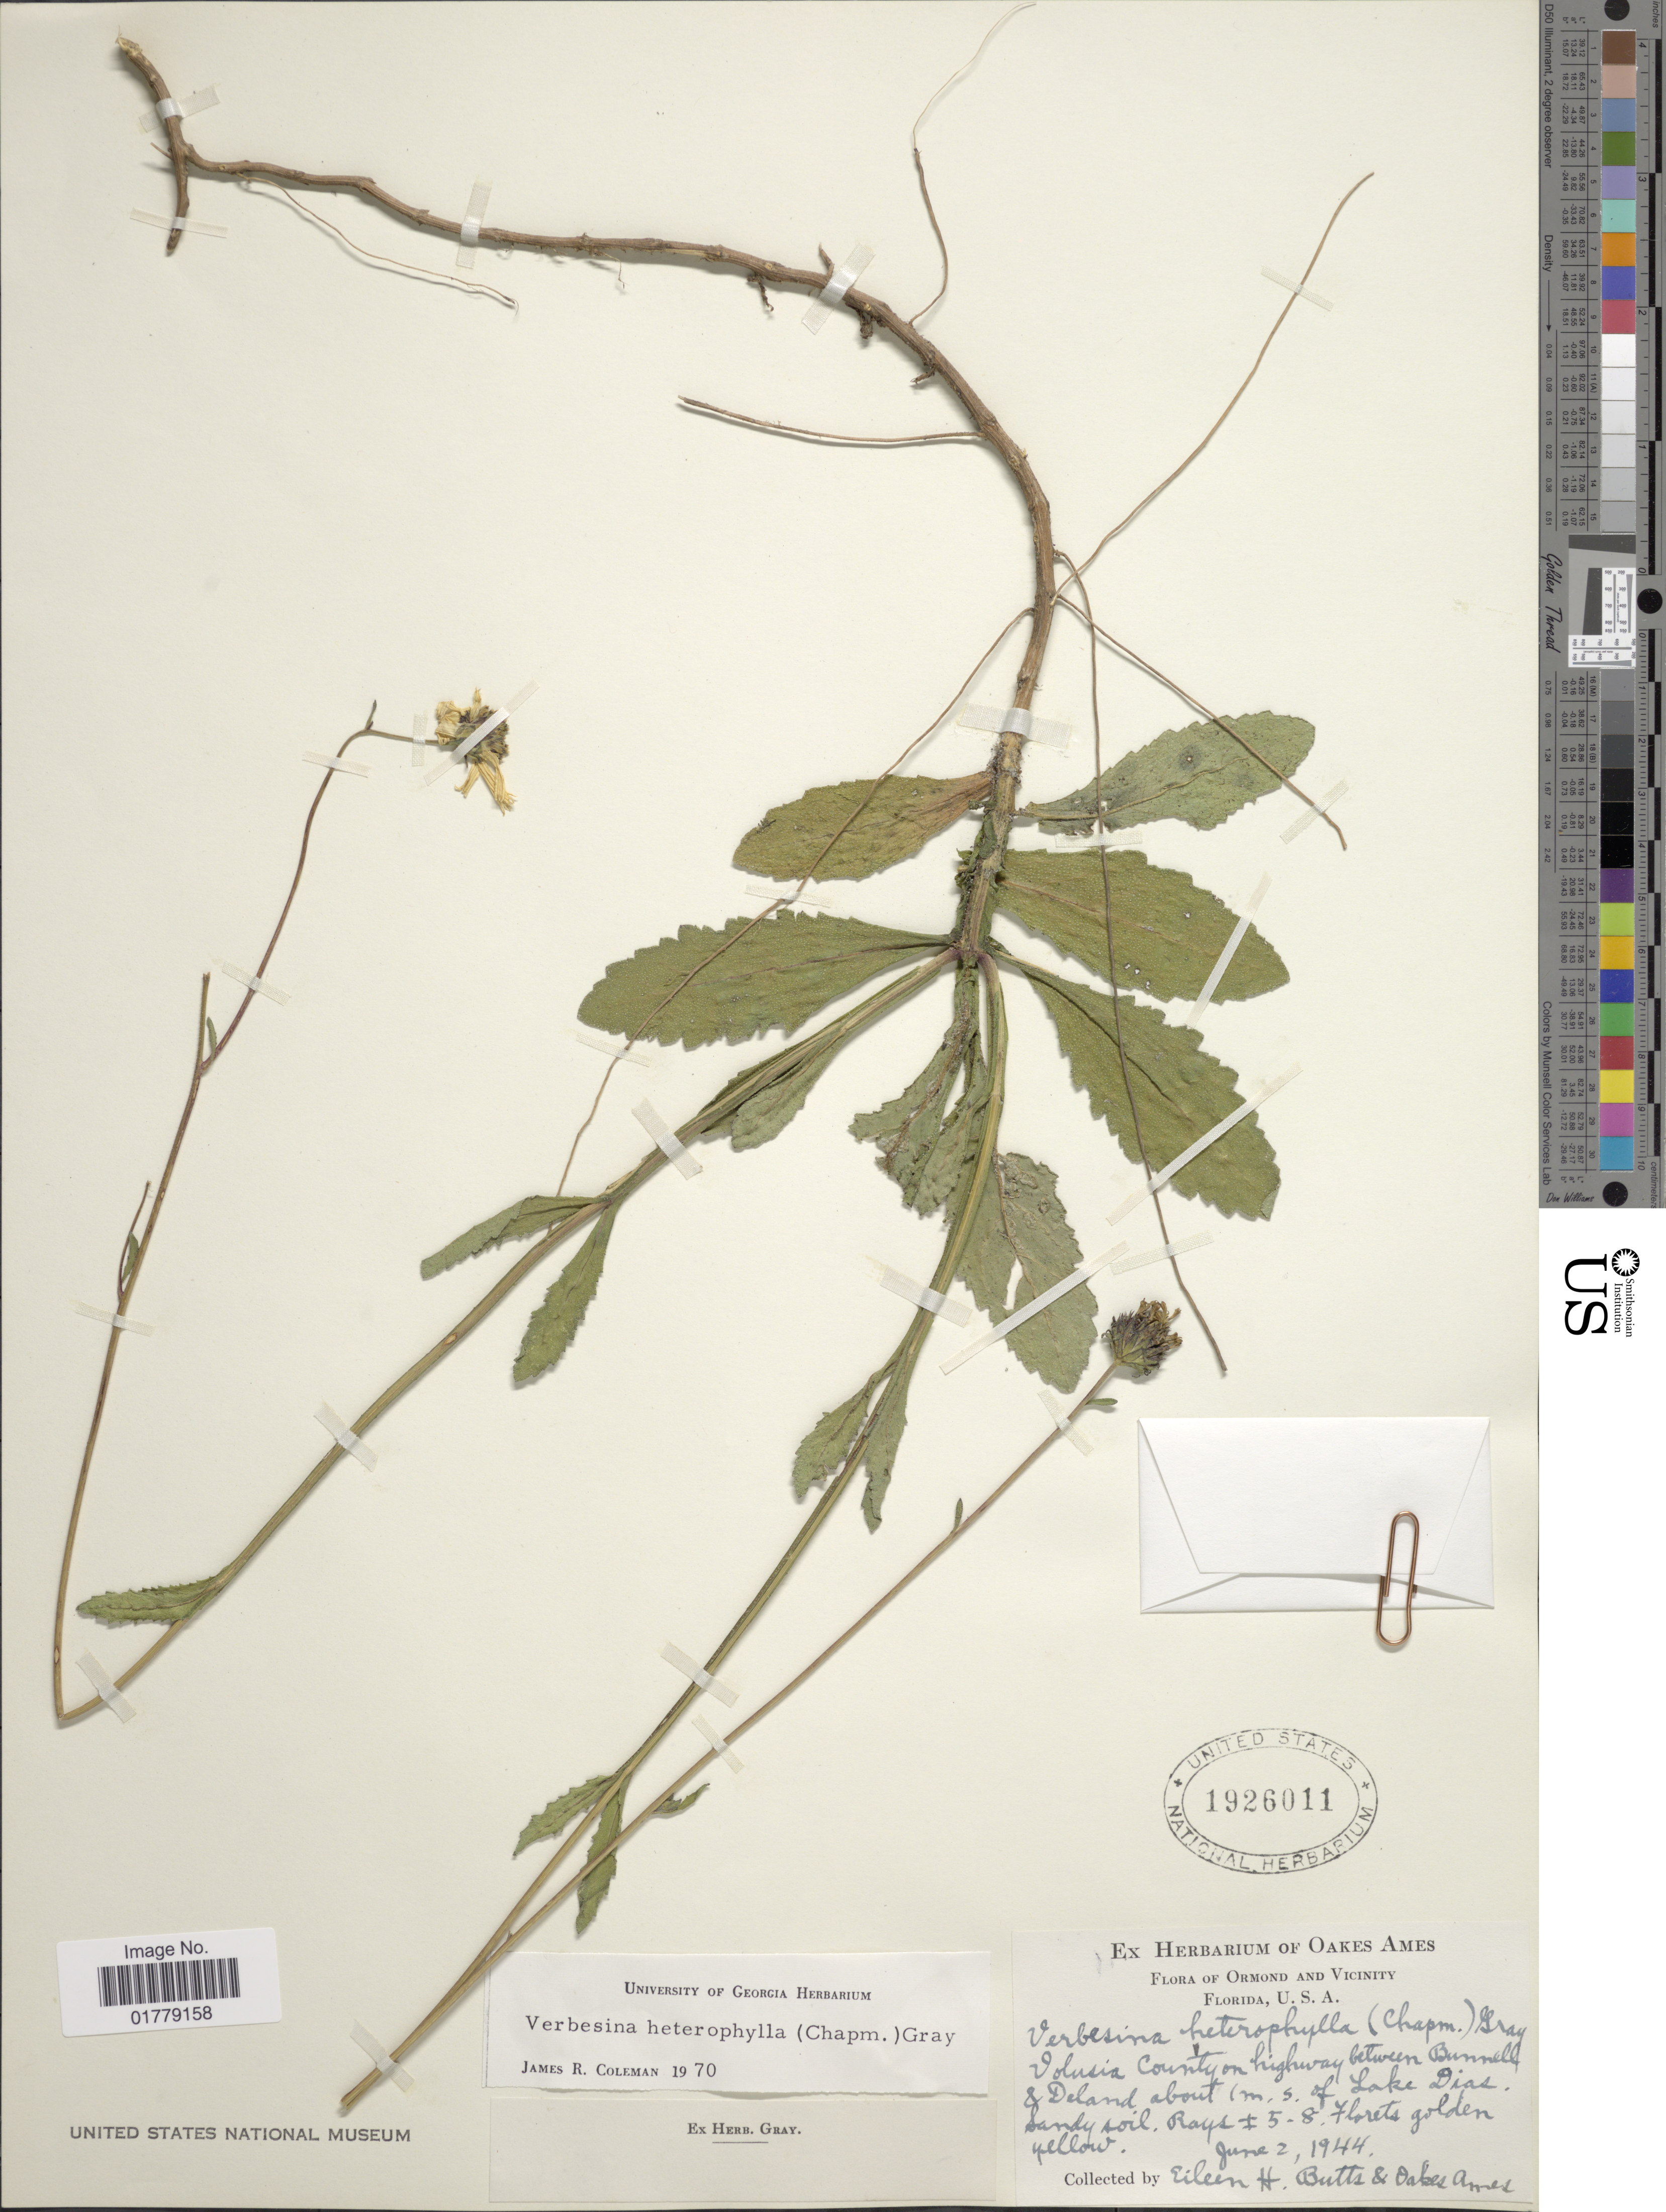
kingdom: Plantae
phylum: Tracheophyta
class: Magnoliopsida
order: Asterales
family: Asteraceae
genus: Verbesina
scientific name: Verbesina heterophylla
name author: A. Gray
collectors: E. Butts & O. Ames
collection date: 1944-06-02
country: United States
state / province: Florida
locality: Ormond and Vicinity. Florida, U.S.A. Volusia County on highway between Bunnell & Deland about 1 m. s. of Lake Dias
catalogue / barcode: US 1926011